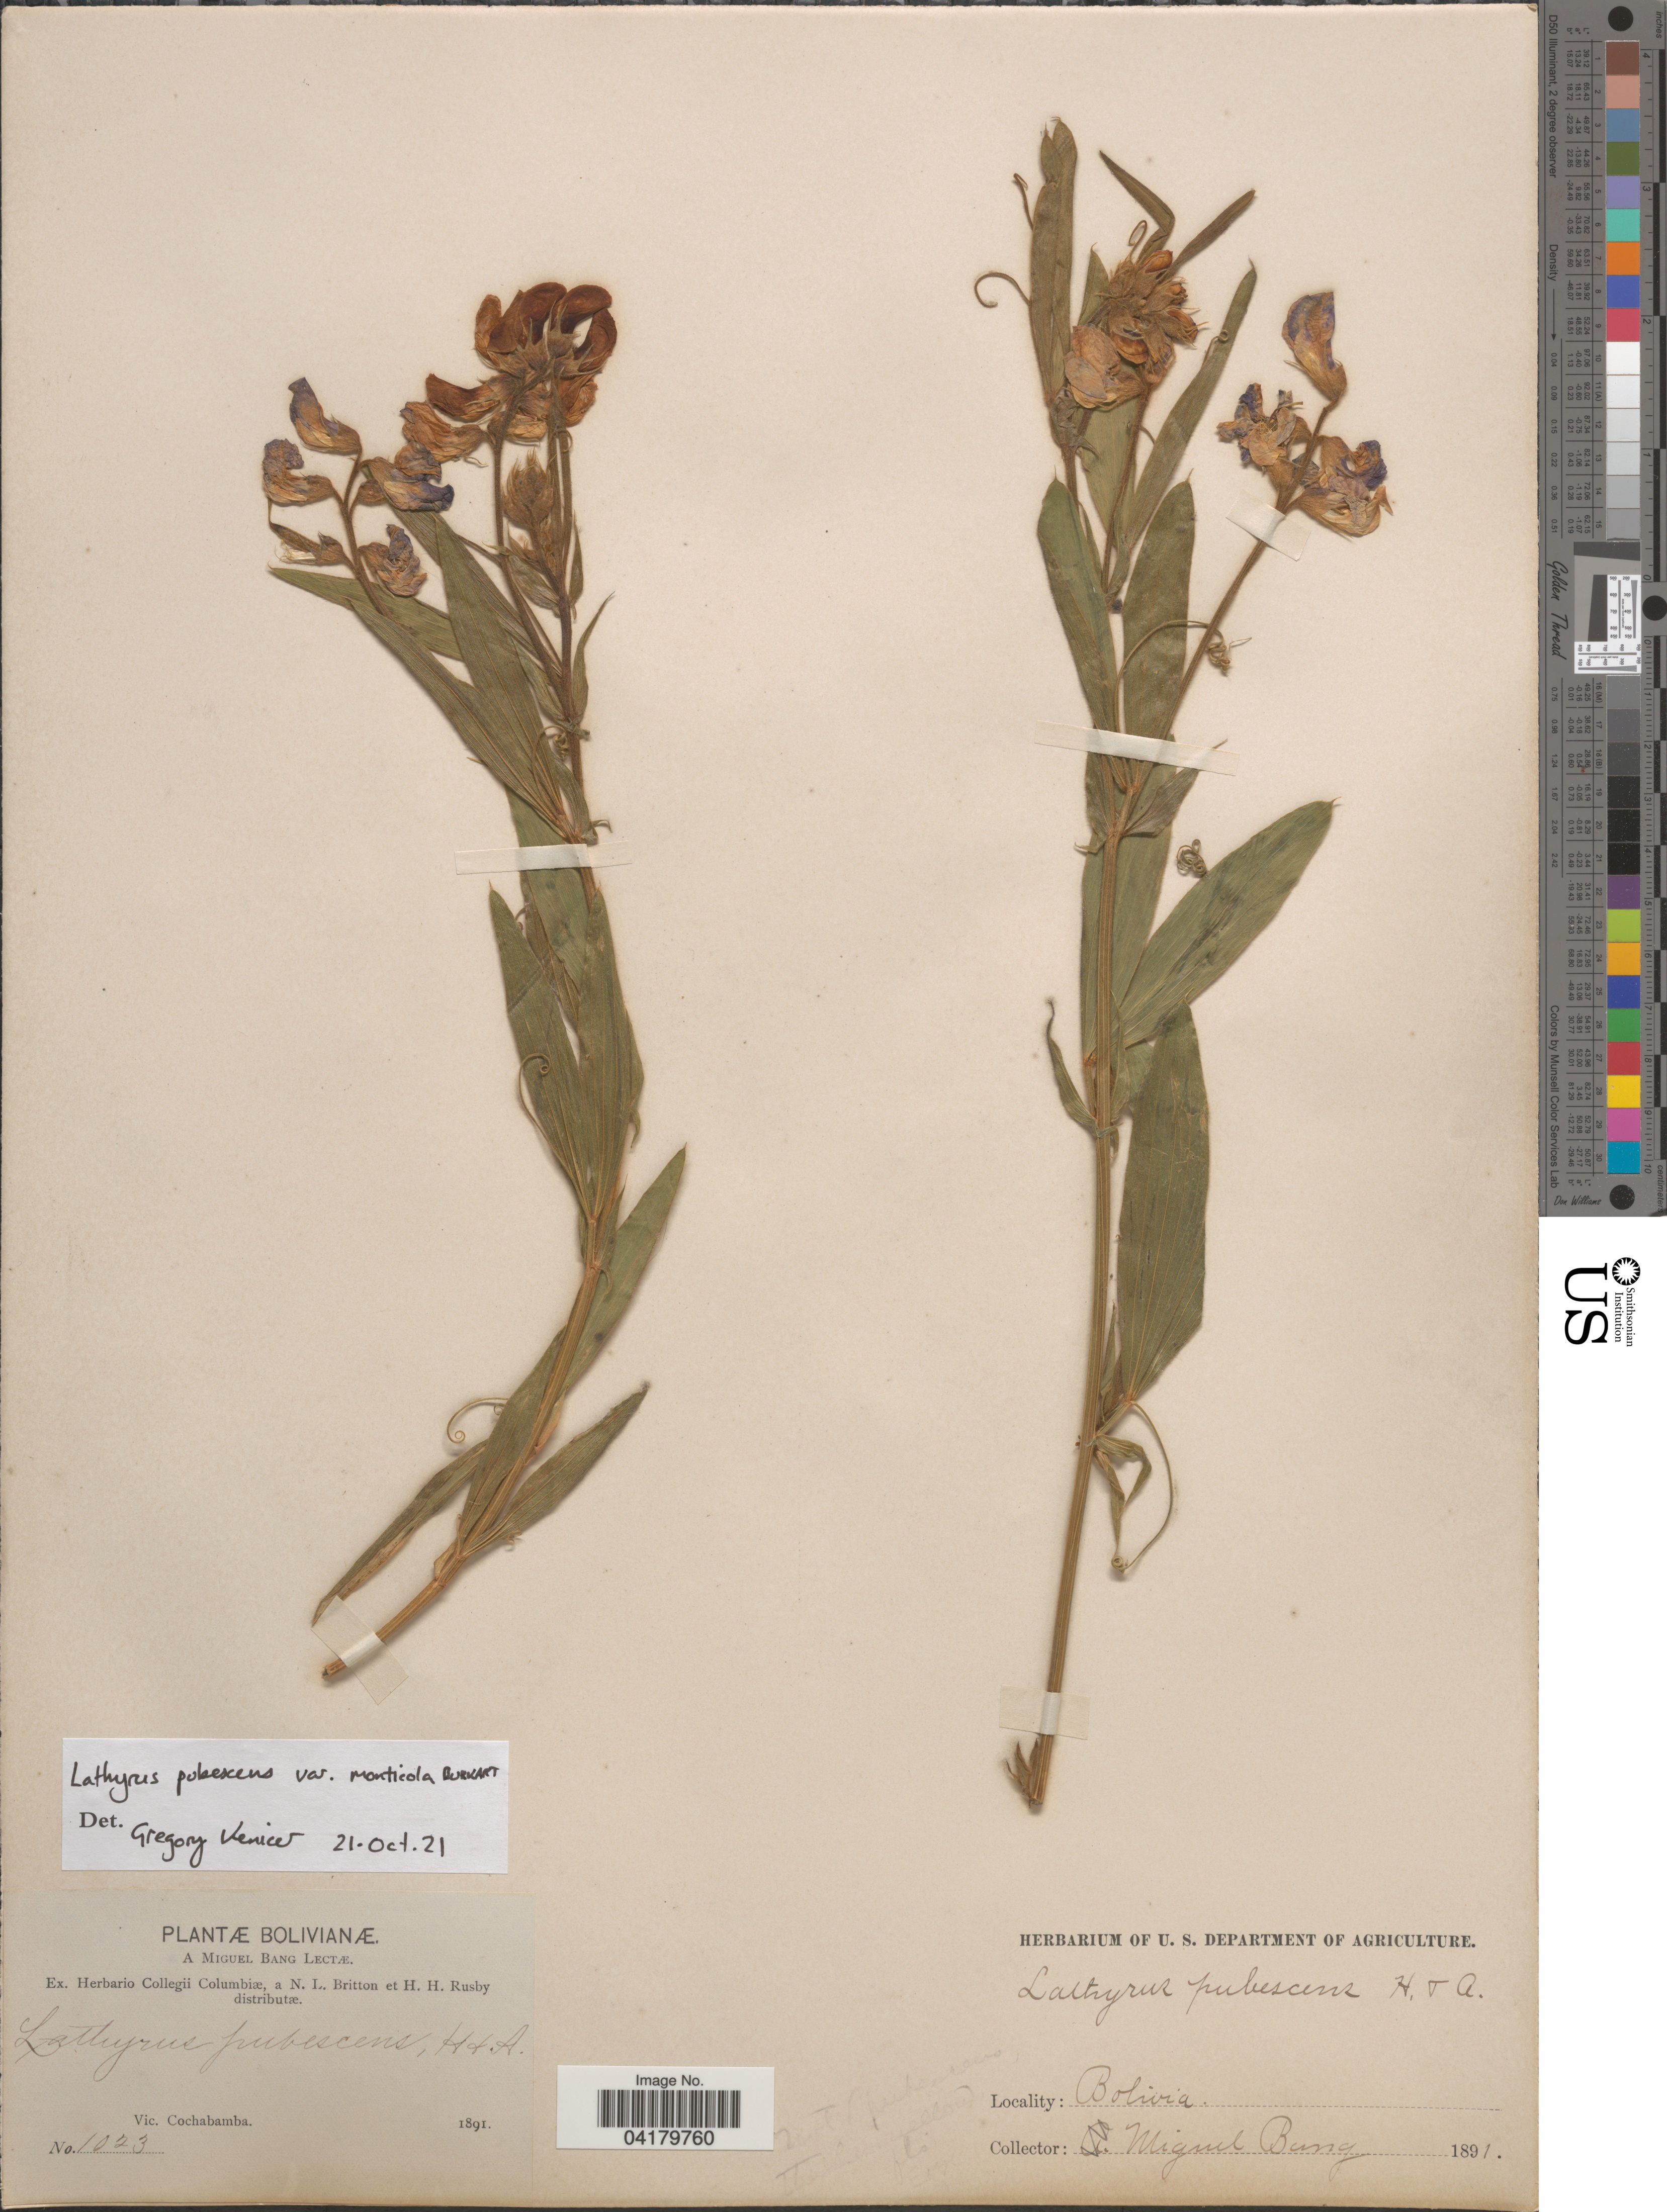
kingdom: Plantae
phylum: Tracheophyta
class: Magnoliopsida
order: Fabales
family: Fabaceae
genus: Lathyrus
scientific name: Lathyrus pubescens var. monticola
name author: Burkart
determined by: Kenicer, Gregory J.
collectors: M. Bang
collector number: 1023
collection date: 1891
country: Bolivia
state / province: Cochabamba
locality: Vic. Cochabamba.